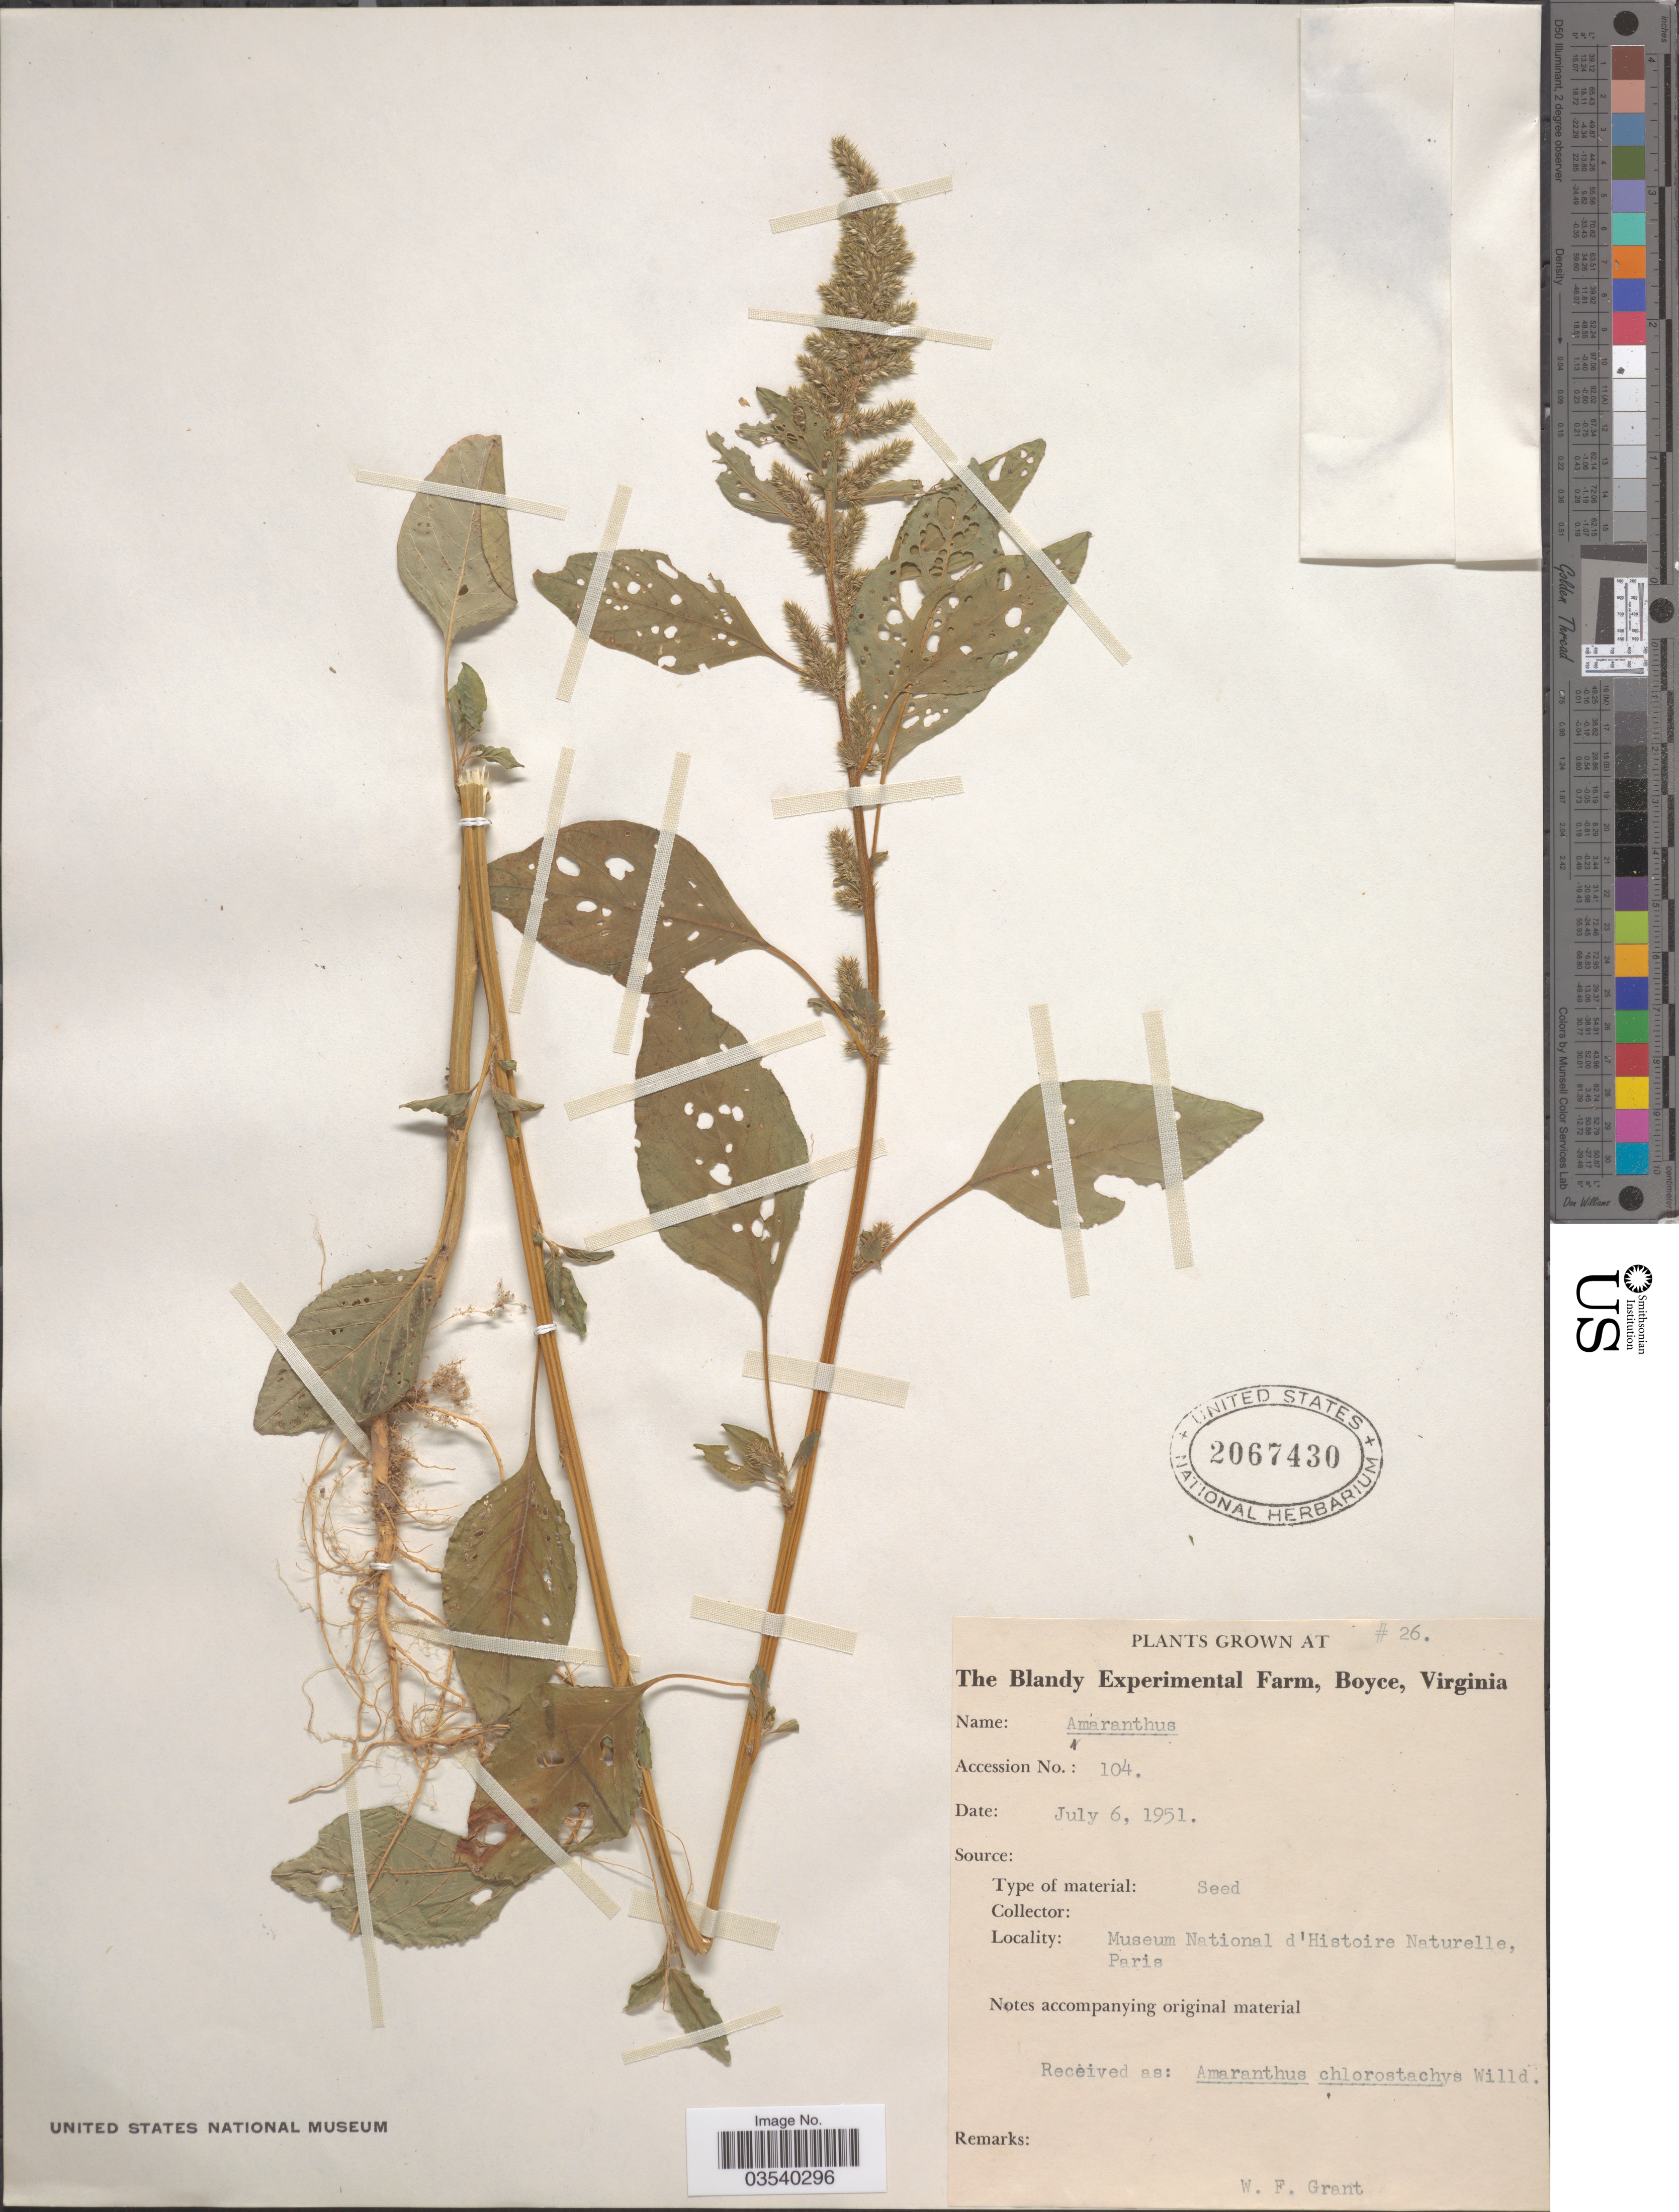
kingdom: Plantae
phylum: Tracheophyta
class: Magnoliopsida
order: Caryophyllales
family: Amaranthaceae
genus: Amaranthus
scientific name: Amaranthus chlorostachys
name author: Willd.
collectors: W. Grant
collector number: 26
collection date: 1951-07-06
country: United States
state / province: Virginia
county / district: Clarke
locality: Grown at The Blandy Experimental Farm, Boyce.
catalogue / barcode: US 2067430